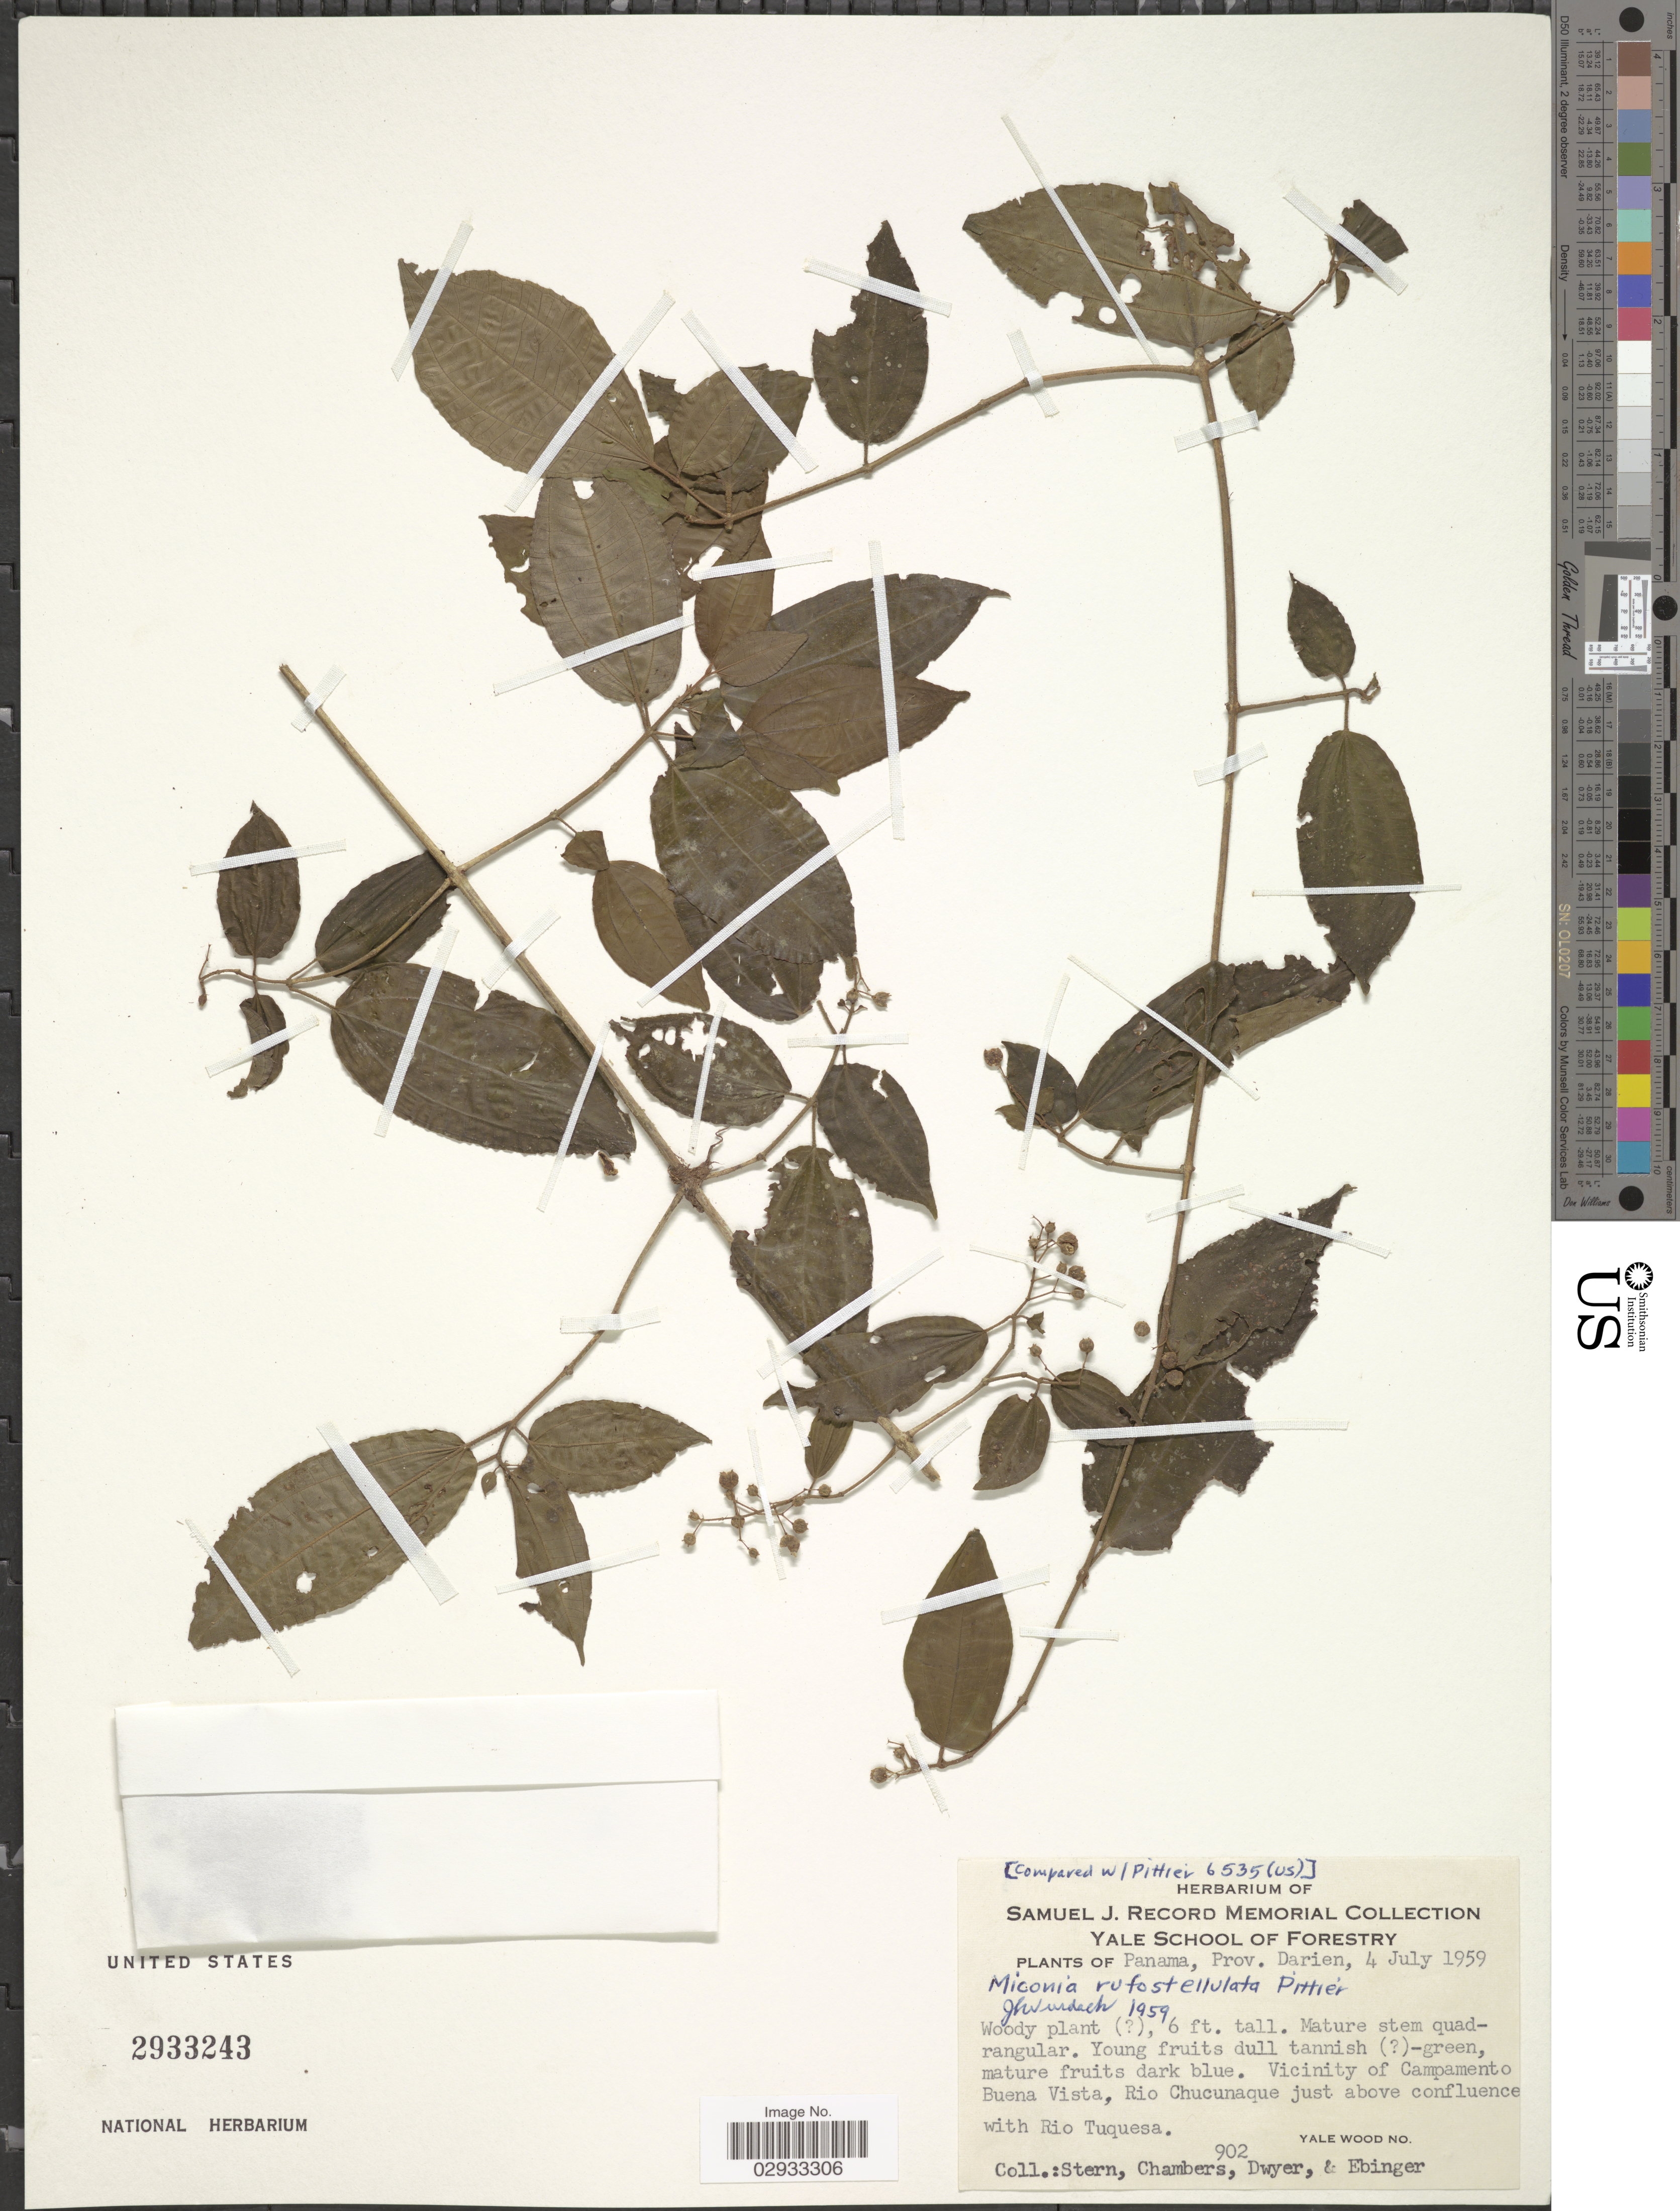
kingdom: Plantae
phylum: Tracheophyta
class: Magnoliopsida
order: Myrtales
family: Melastomataceae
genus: Miconia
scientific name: Miconia rufostellulata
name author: Pittier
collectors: Stern, -. Chambers, Dwyer, -- & J. Ebinger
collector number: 902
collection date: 1959-07-04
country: Panama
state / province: Darién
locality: Vicinity of Campamento Buena Vista, Rio Chucunaque just above confluence with Rio Tuquesa.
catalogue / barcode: US 2933243